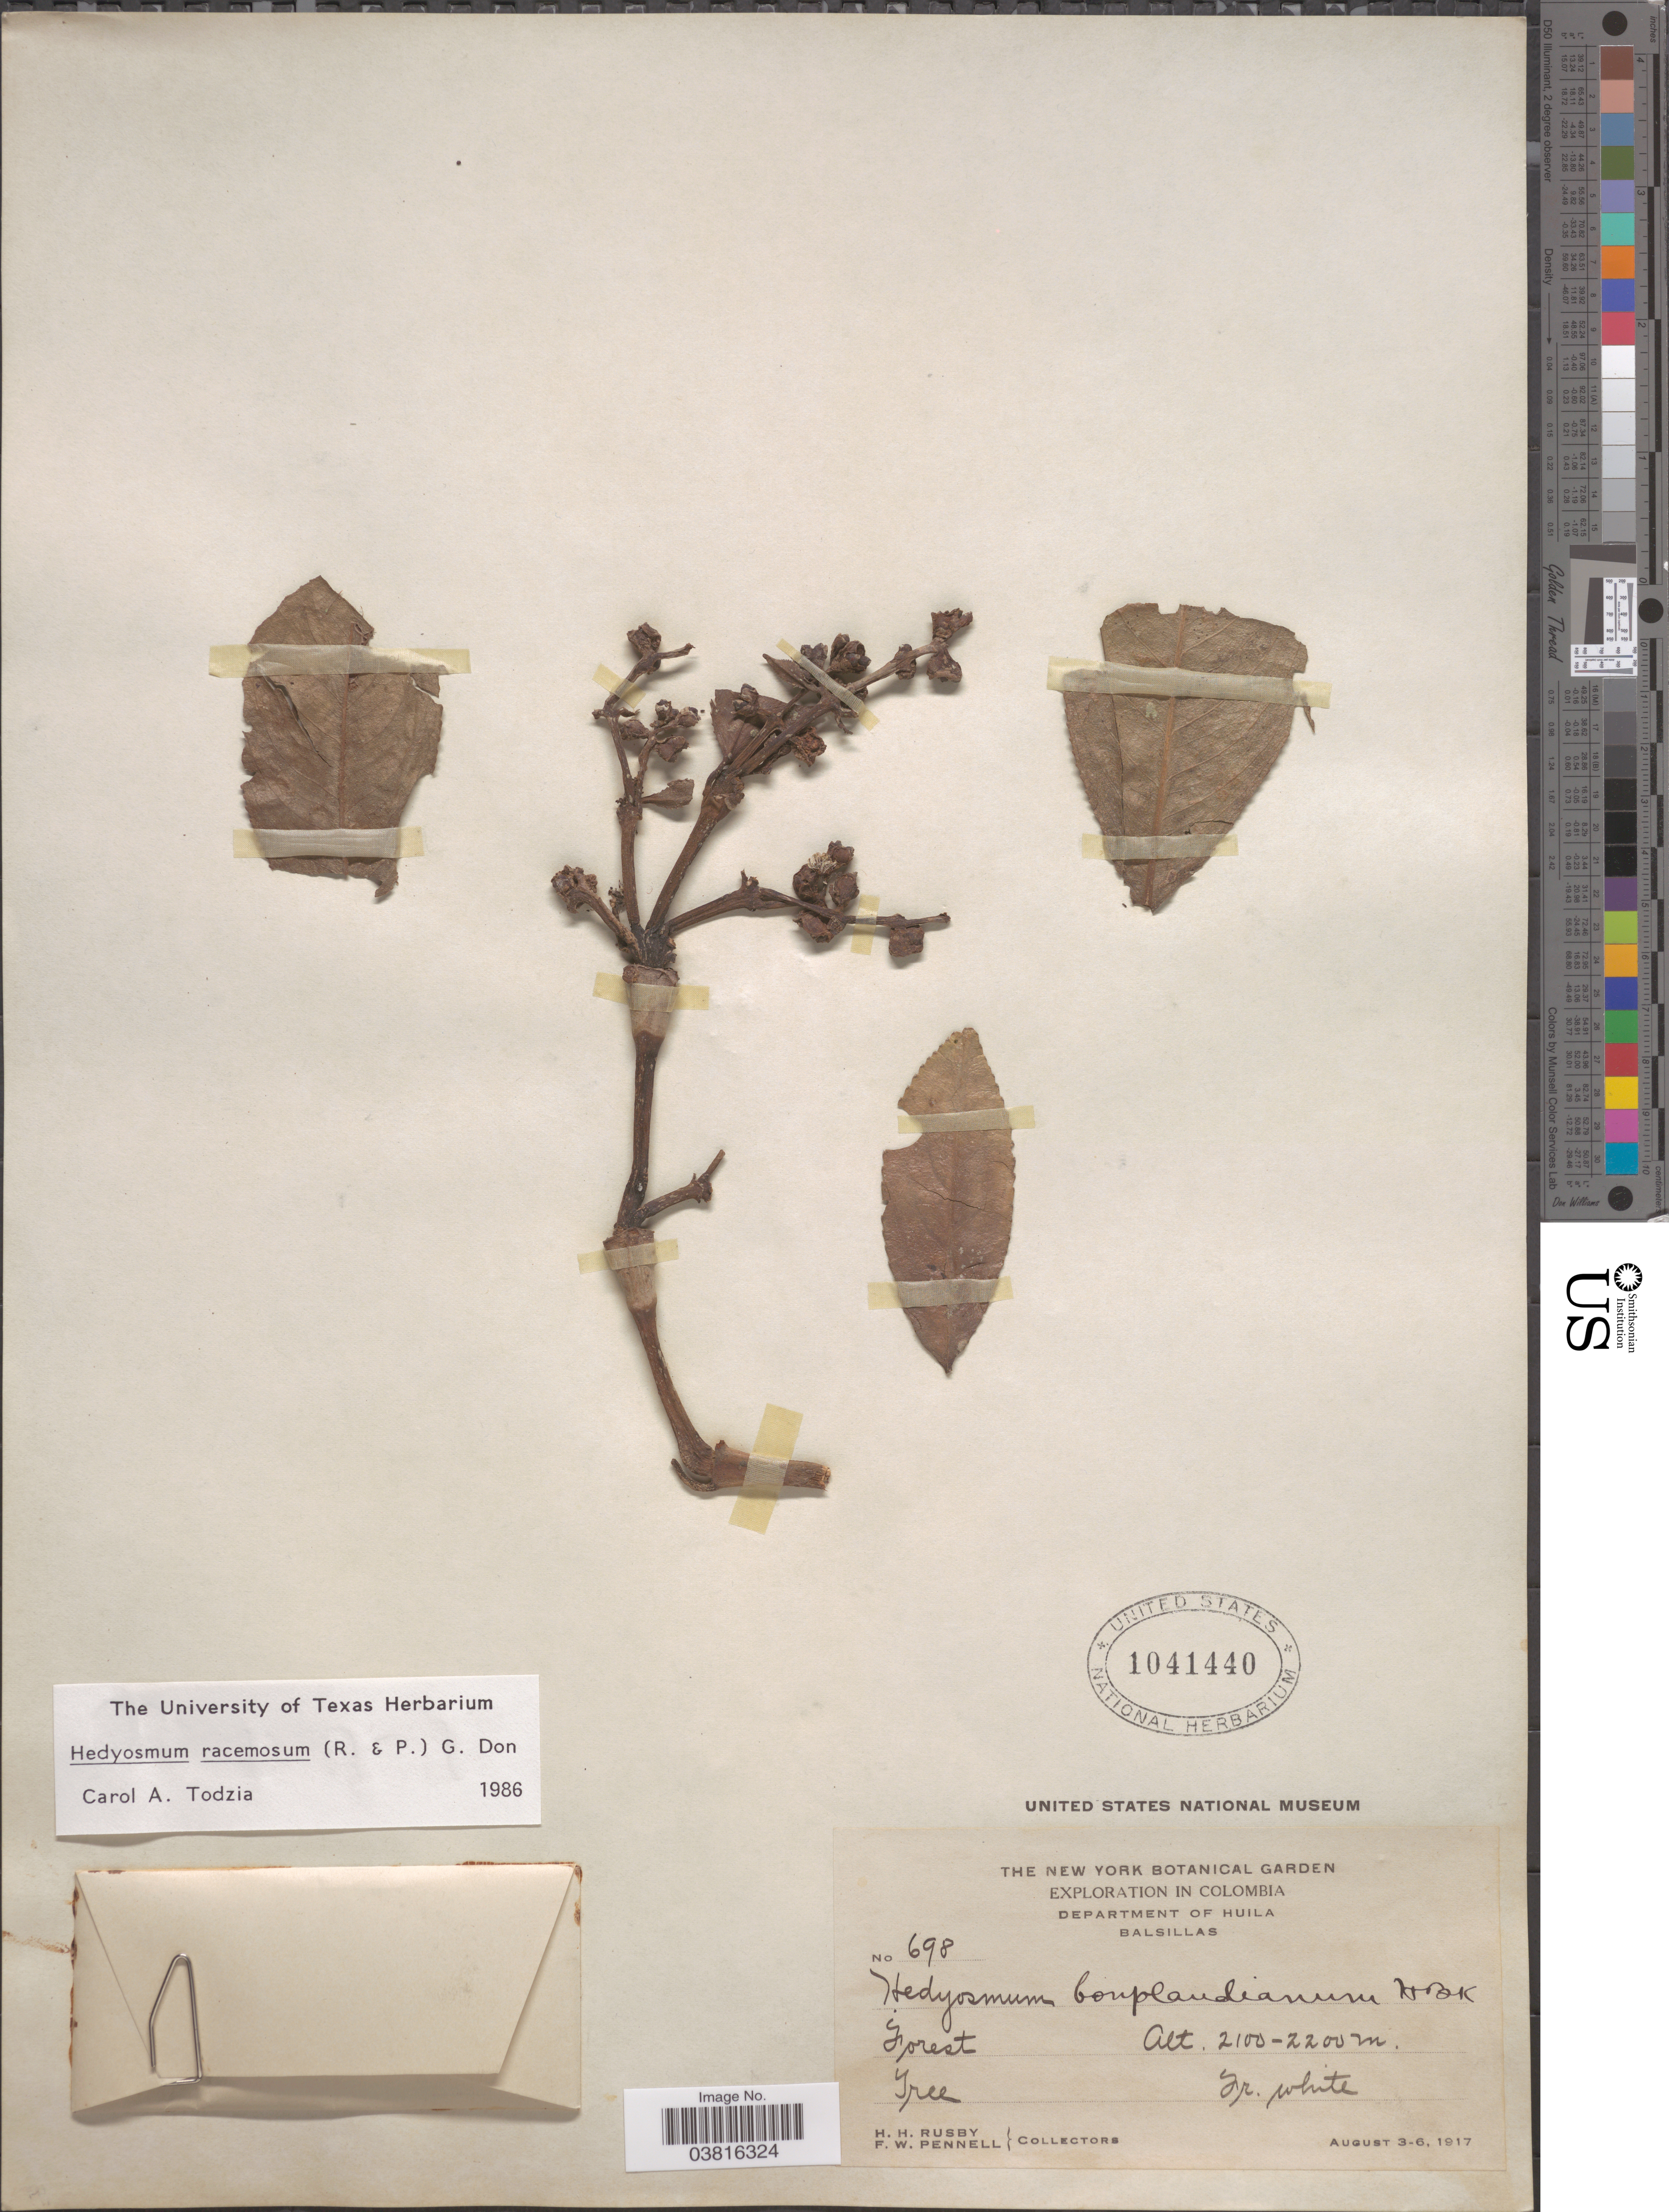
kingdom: Plantae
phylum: Tracheophyta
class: Magnoliopsida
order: Chloranthales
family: Chloranthaceae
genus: Hedyosmum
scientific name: Hedyosmum racemosum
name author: (Ruiz & Pav.) G. Don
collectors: H. H. Rusby & F. W. Pennell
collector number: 698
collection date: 1917-08-03/1917-08-06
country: Colombia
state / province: Huila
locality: Department of Huila, Balsillas.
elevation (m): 2100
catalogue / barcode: US 1041440